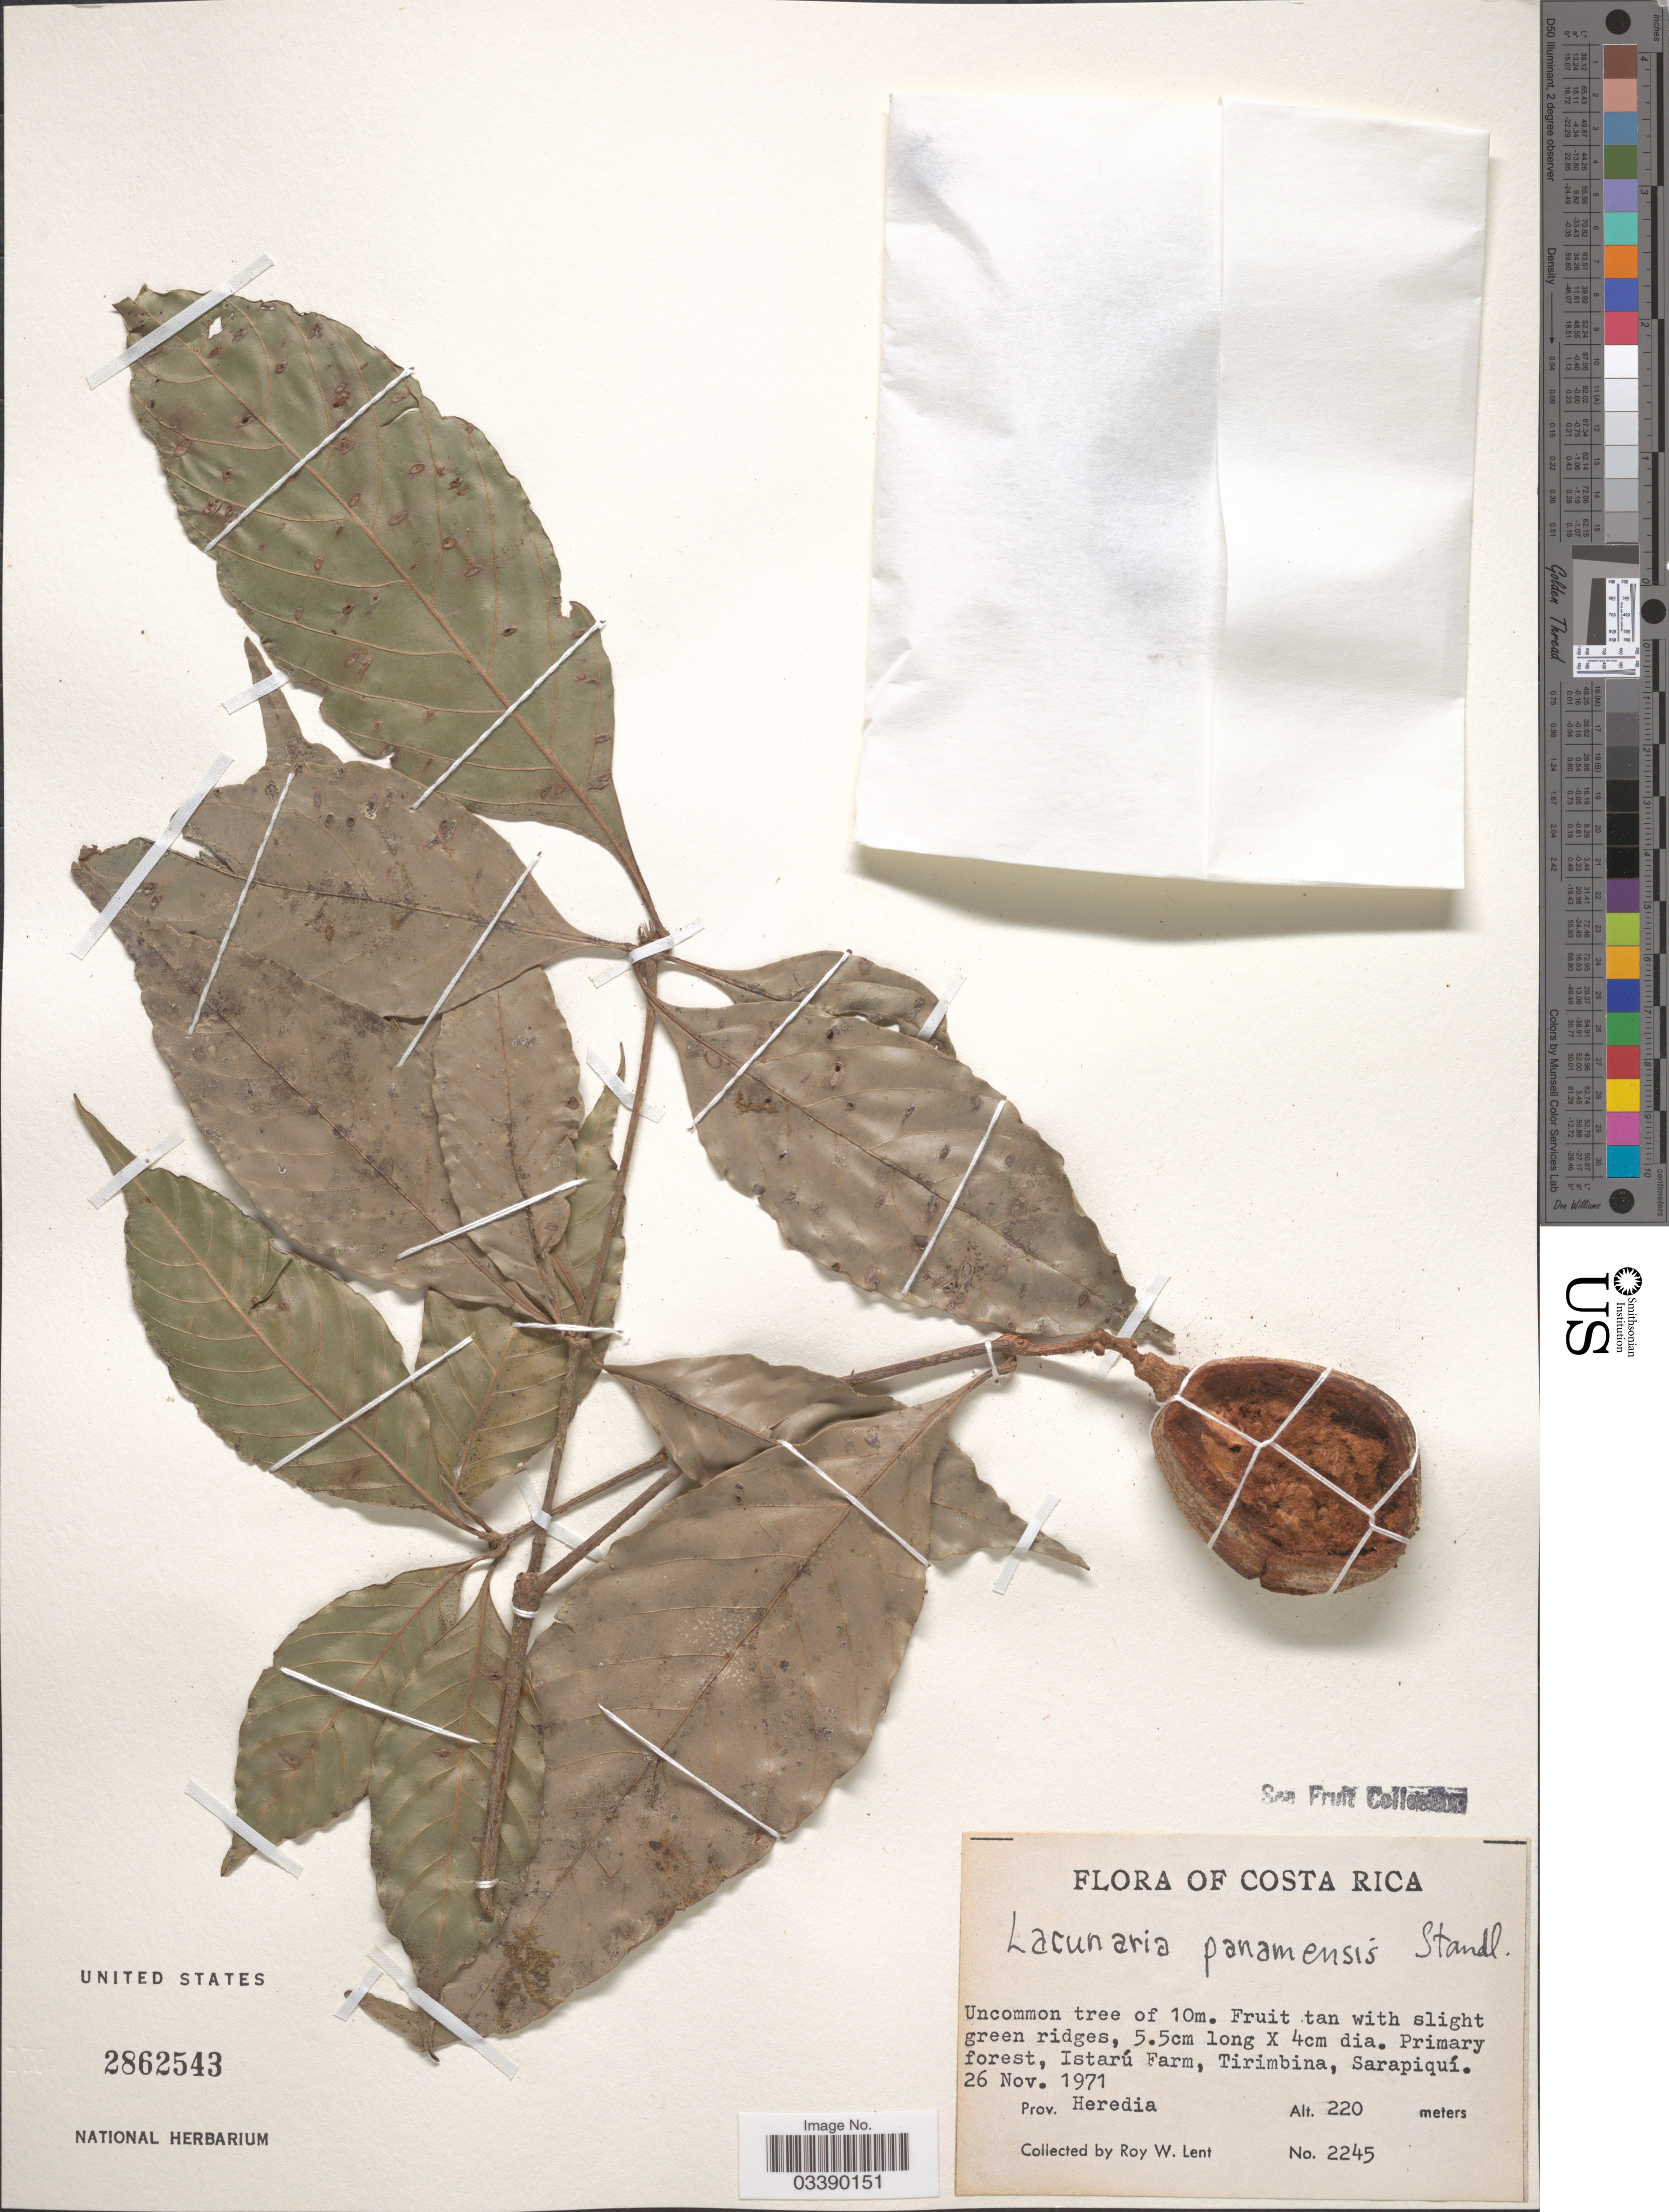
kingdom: Plantae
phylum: Tracheophyta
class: Magnoliopsida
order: Malpighiales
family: Quiinaceae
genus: Lacunaria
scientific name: Lacunaria panamensis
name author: (Standl.) Standl.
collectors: R. W. Lent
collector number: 2245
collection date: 1971-11-26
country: Costa Rica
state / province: Heredia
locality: Primary forest, Istarú Farm, Tirimbina, Sarapiquí.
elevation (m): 220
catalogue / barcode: US 2862543